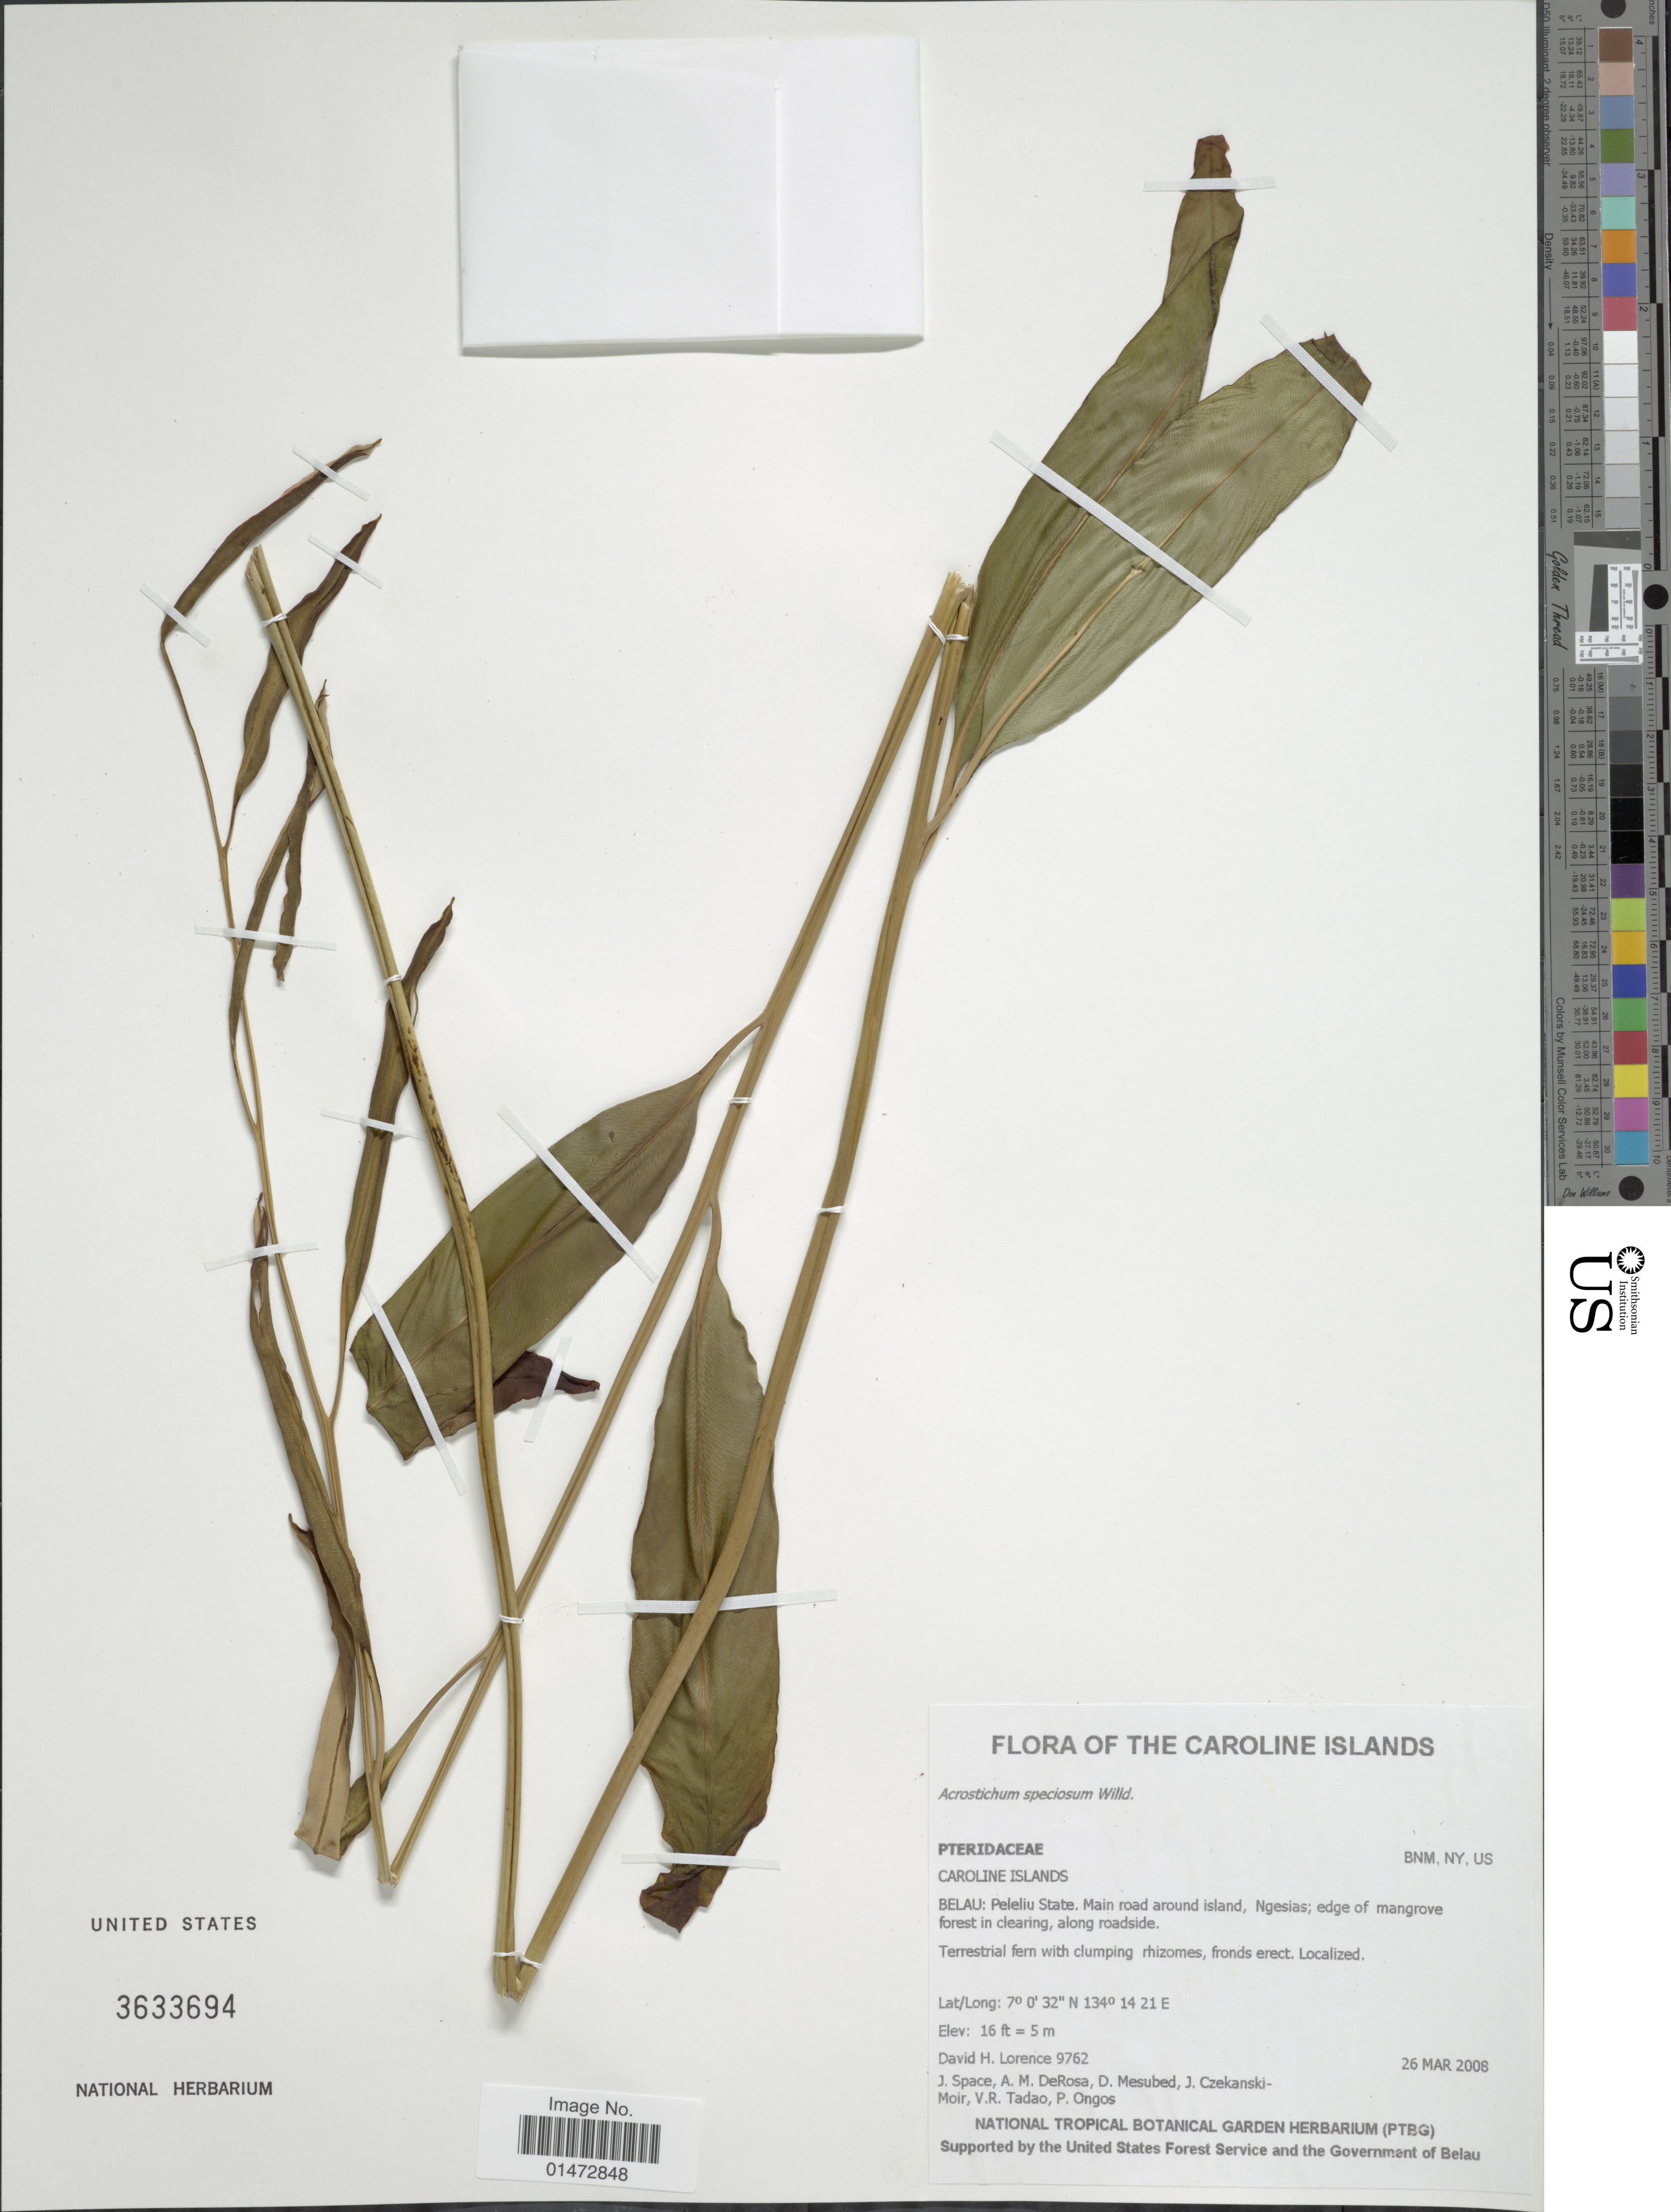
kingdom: Plantae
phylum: Tracheophyta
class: Polypodiopsida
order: Polypodiales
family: Pteridaceae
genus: Acrostichum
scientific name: Acrostichum speciosum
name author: Willd.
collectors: D. Lorence, J. Space, A. DeRosa, D. Mesubed & et al.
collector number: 9762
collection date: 2008-03-26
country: Palau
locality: Belau: eleliu State. Main road around island, Ngesias; edge of mangrove forest in clearing, along roadside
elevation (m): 5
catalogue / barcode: US 3633694